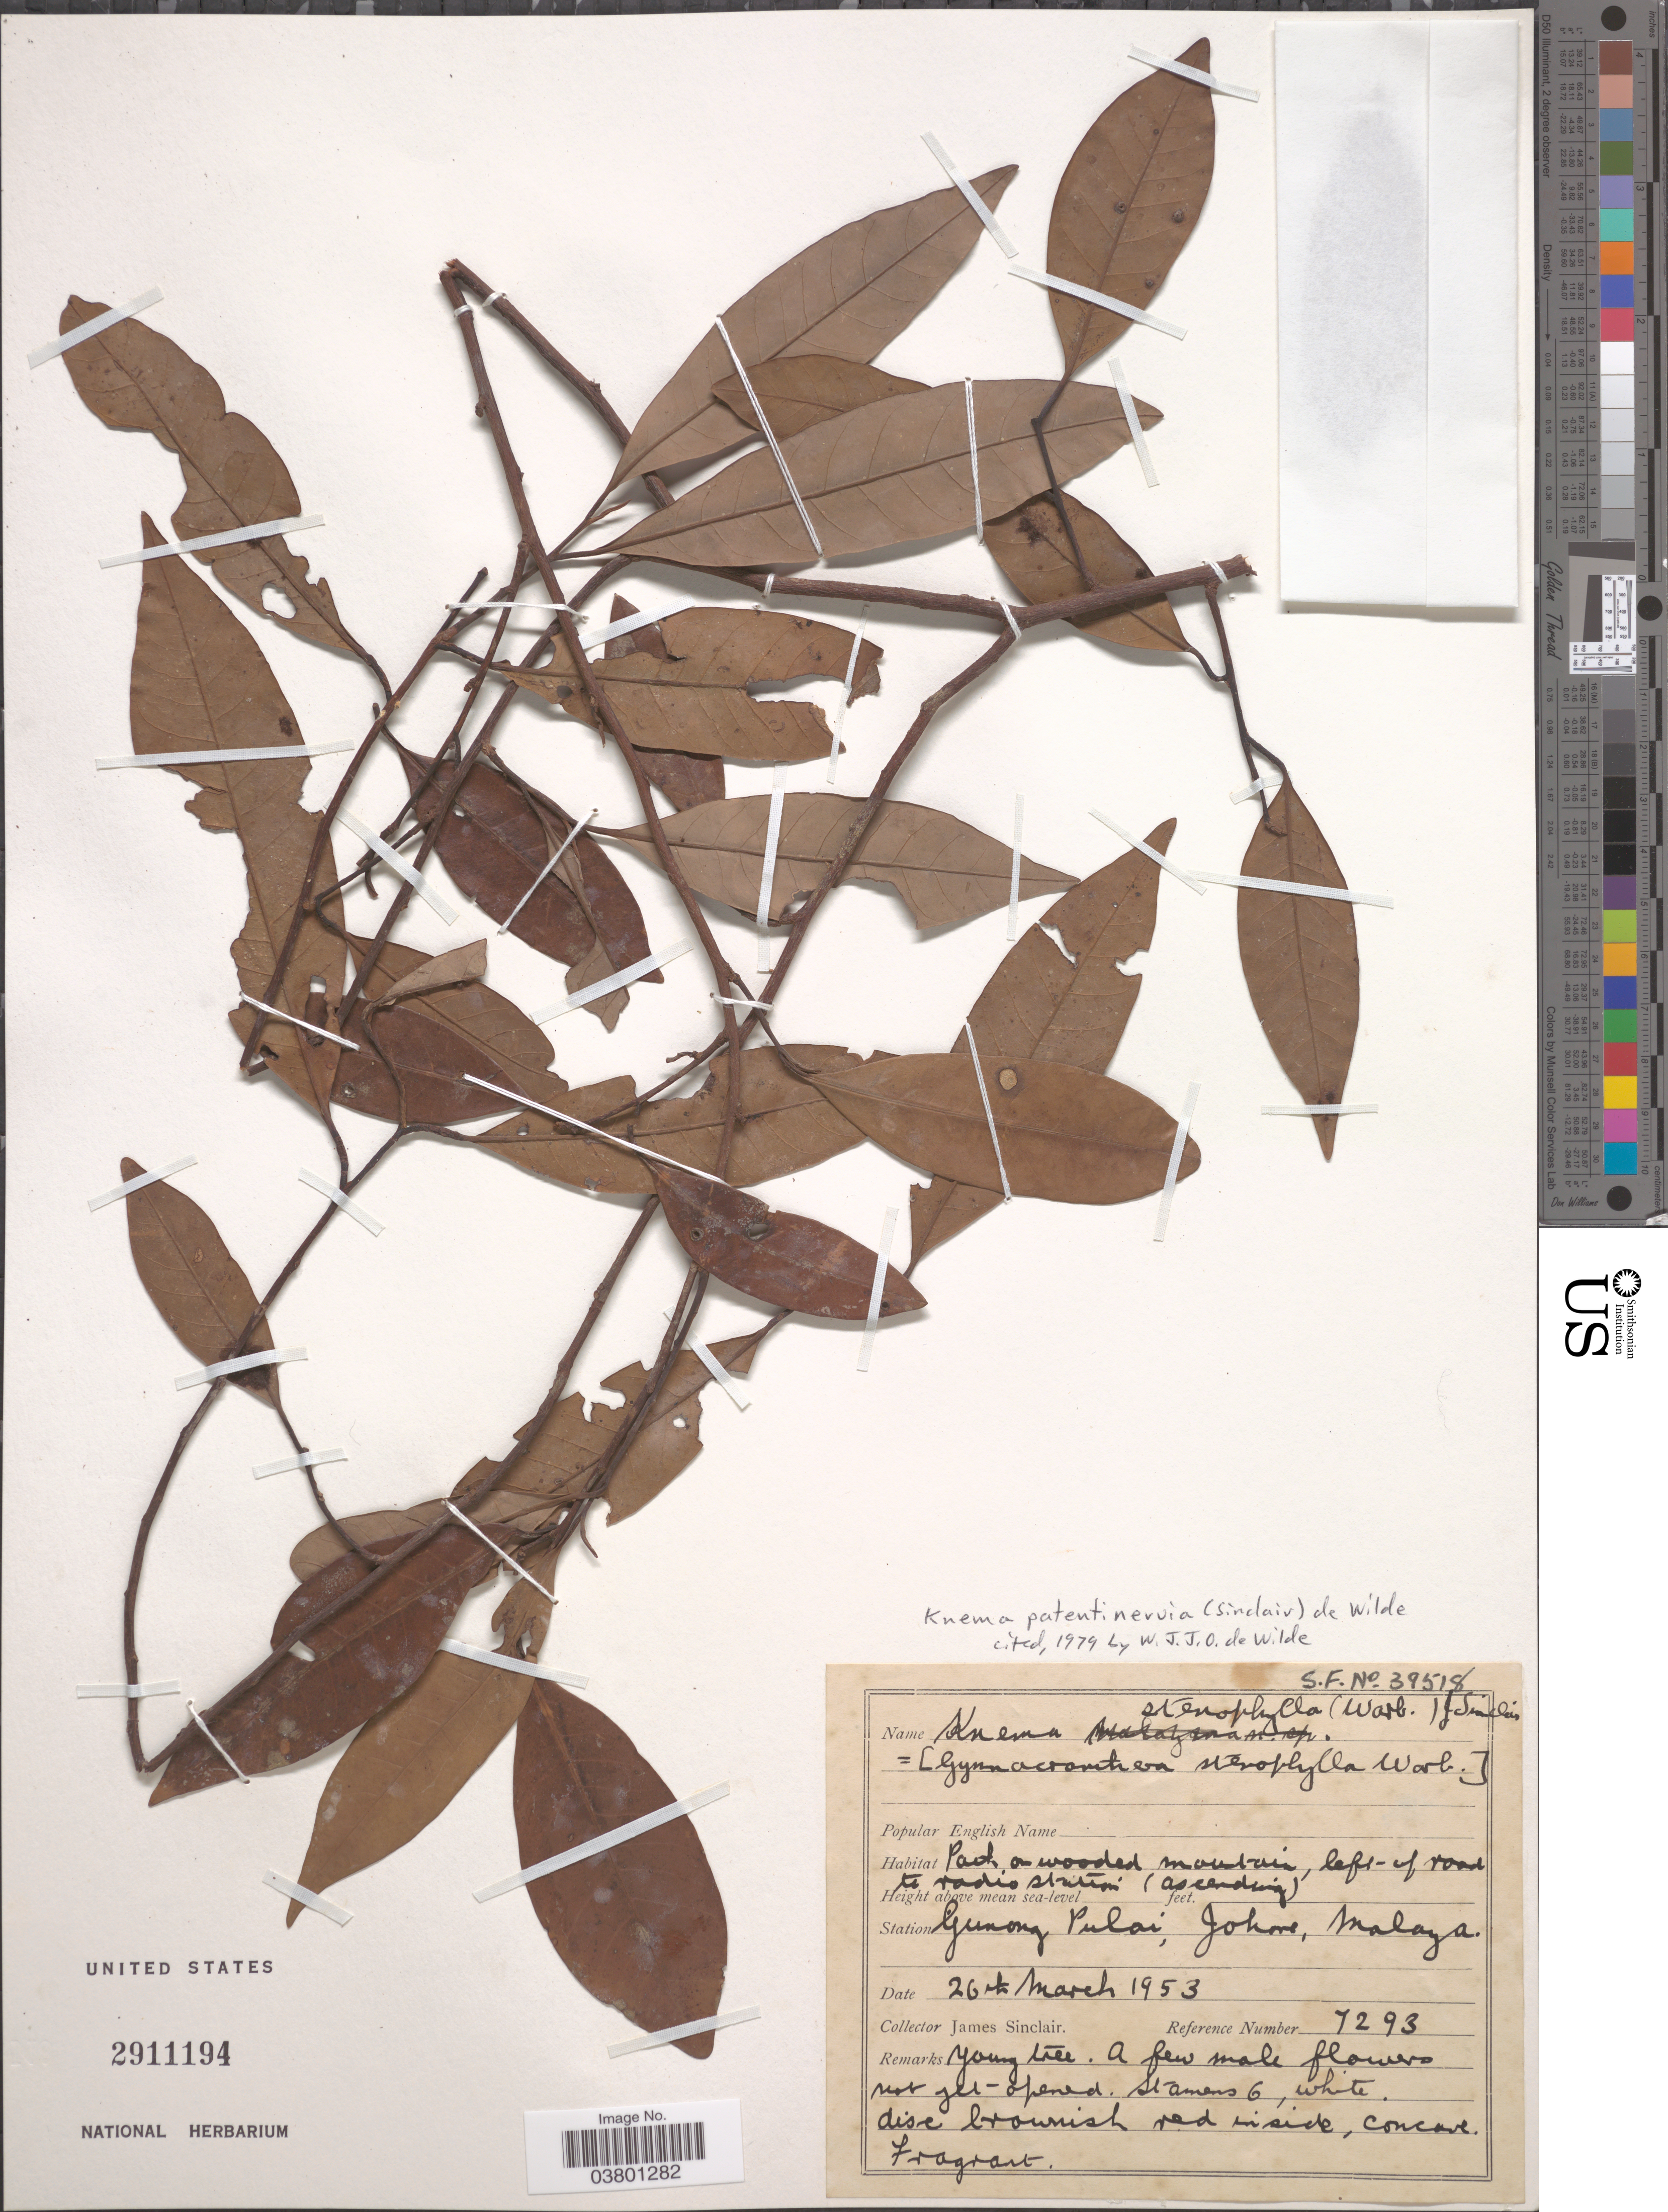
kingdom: Plantae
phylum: Tracheophyta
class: Magnoliopsida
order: Magnoliales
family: Myristicaceae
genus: Knema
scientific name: Knema patentinervia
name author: (J. Sinclair) W.J. de Wilde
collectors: J. Sinclair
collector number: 7293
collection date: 1953-03-26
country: Malaysia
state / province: Johor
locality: Station Gunong Pulai, Johore, Malaya.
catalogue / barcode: US 2911194